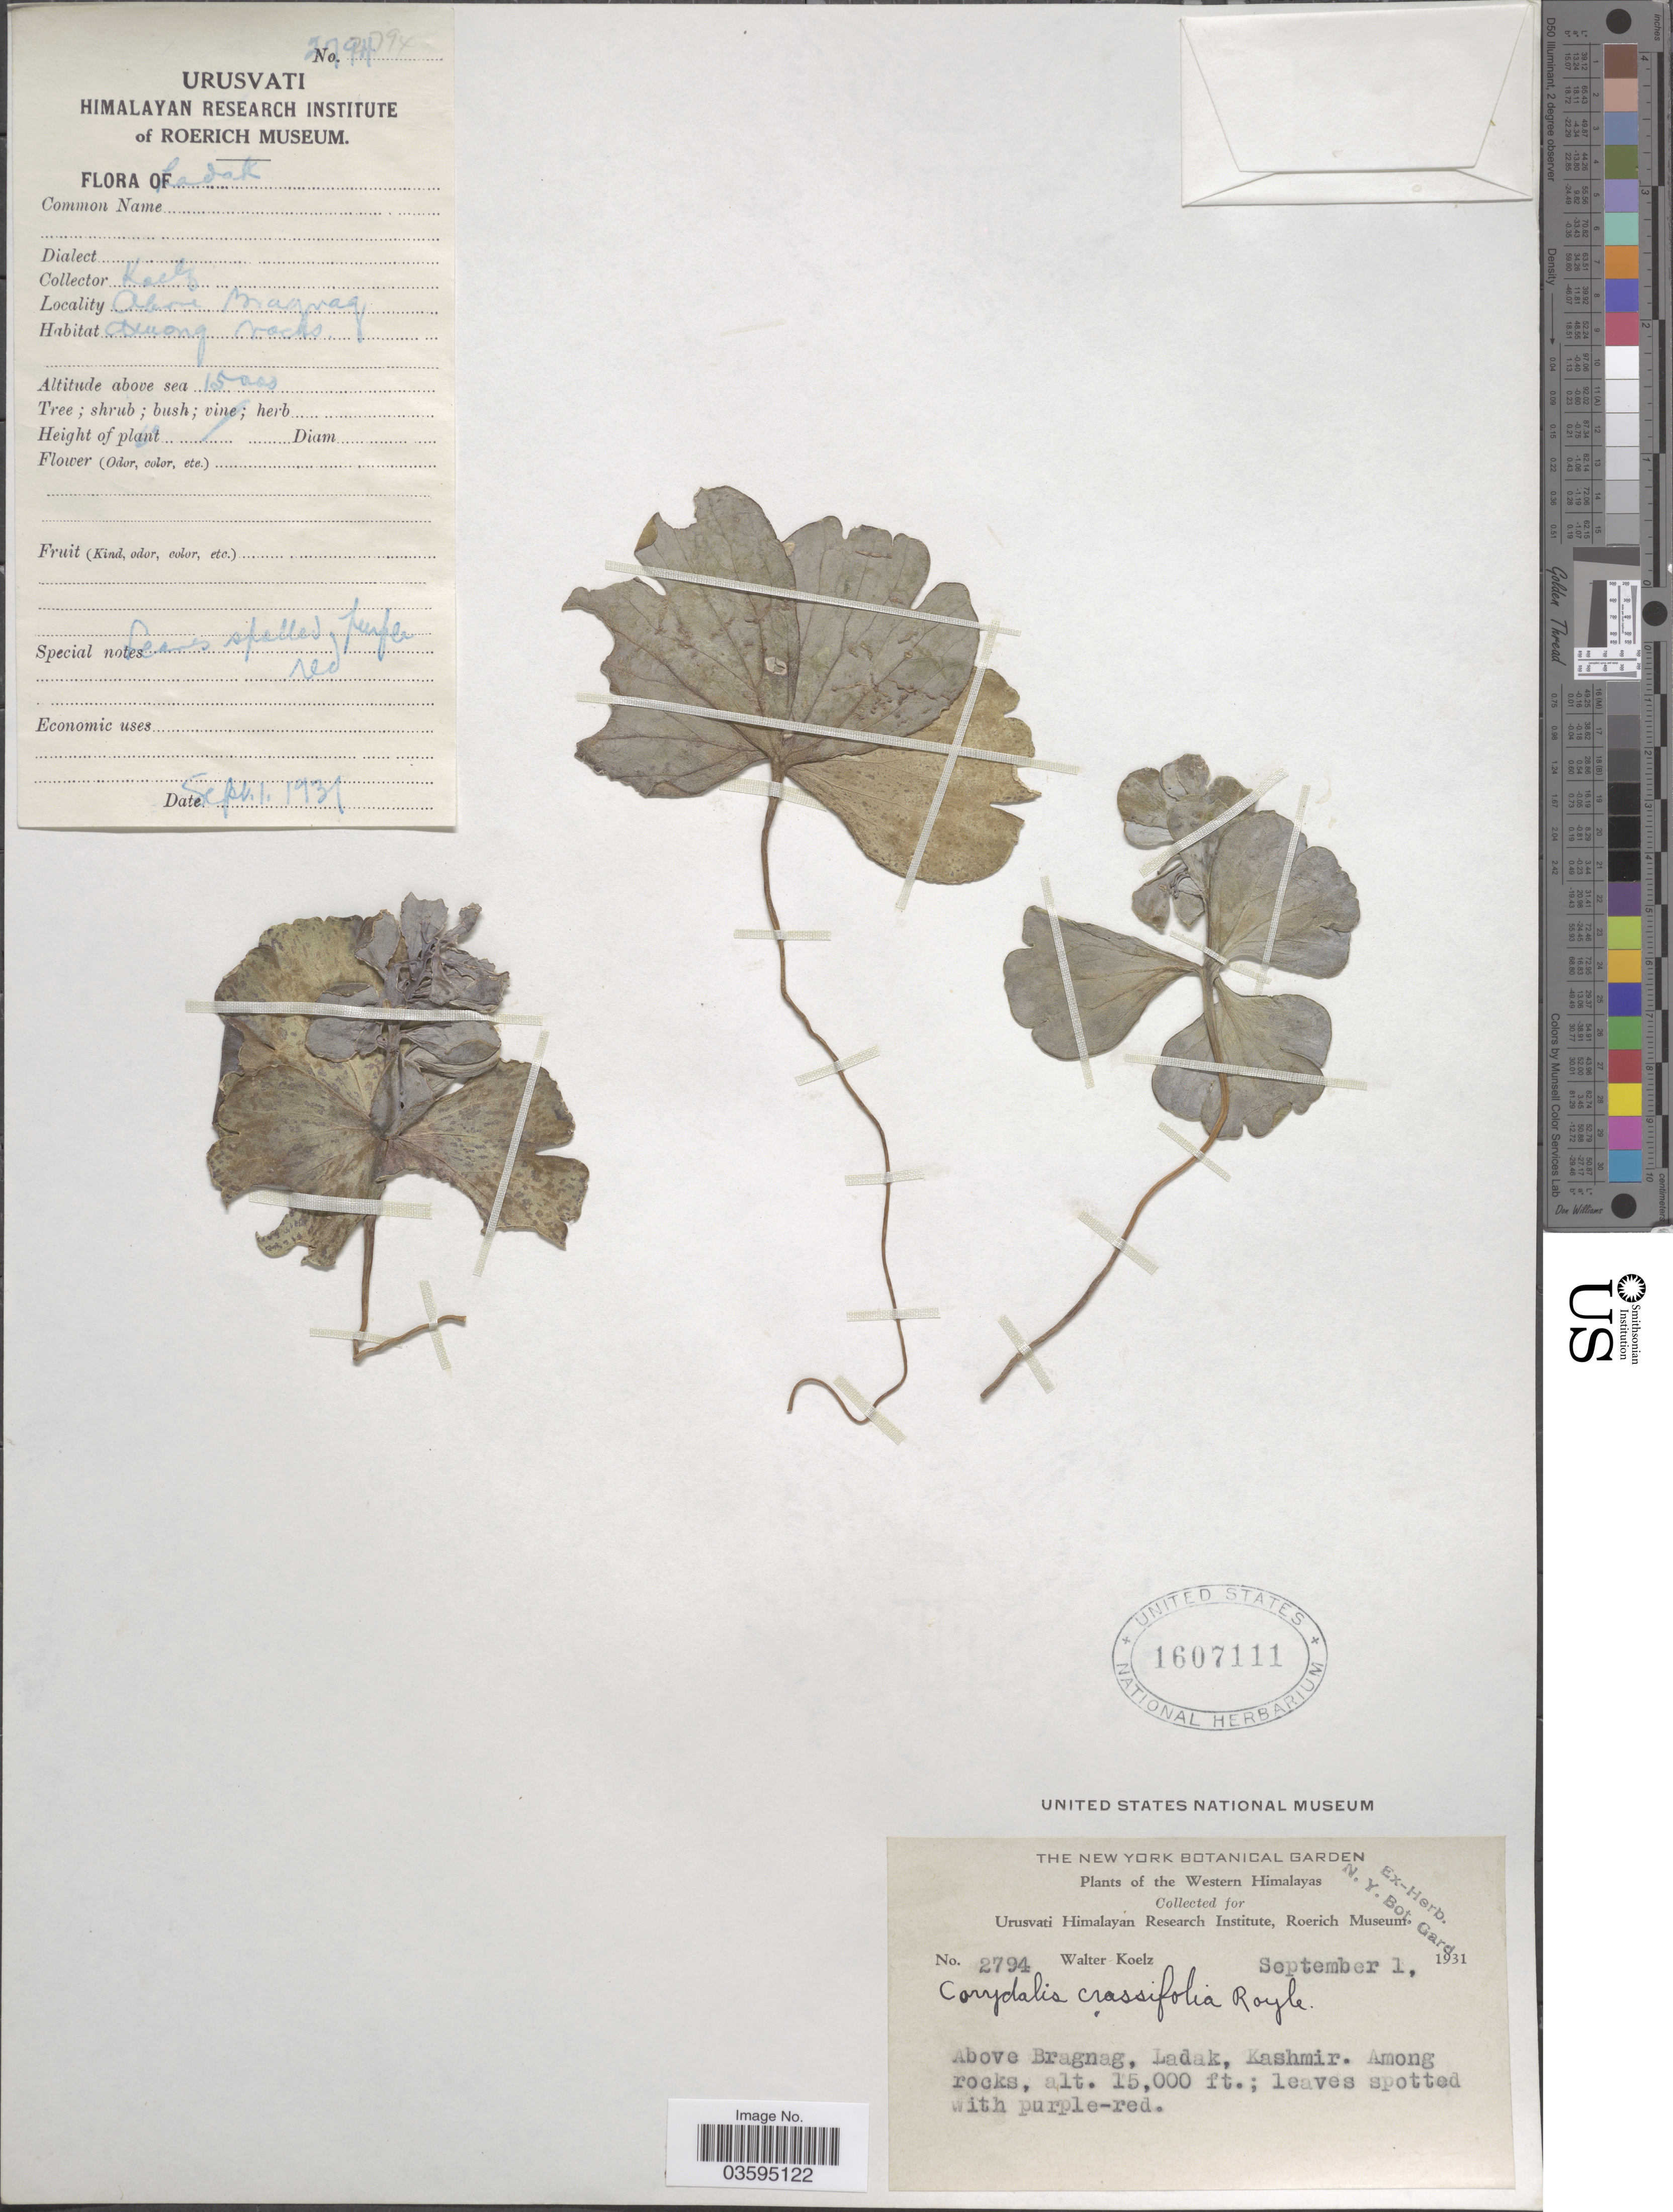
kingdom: Plantae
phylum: Tracheophyta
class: Magnoliopsida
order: Ranunculales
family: Papaveraceae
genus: Corydalis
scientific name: Corydalis crassifolia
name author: Royle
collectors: W. N. Koelz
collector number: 2794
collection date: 1931-09-01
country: India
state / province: Ladakh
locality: Western Himalayas. Above Bragnag, Ladak, Kashmir.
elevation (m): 4572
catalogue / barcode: US 1607111